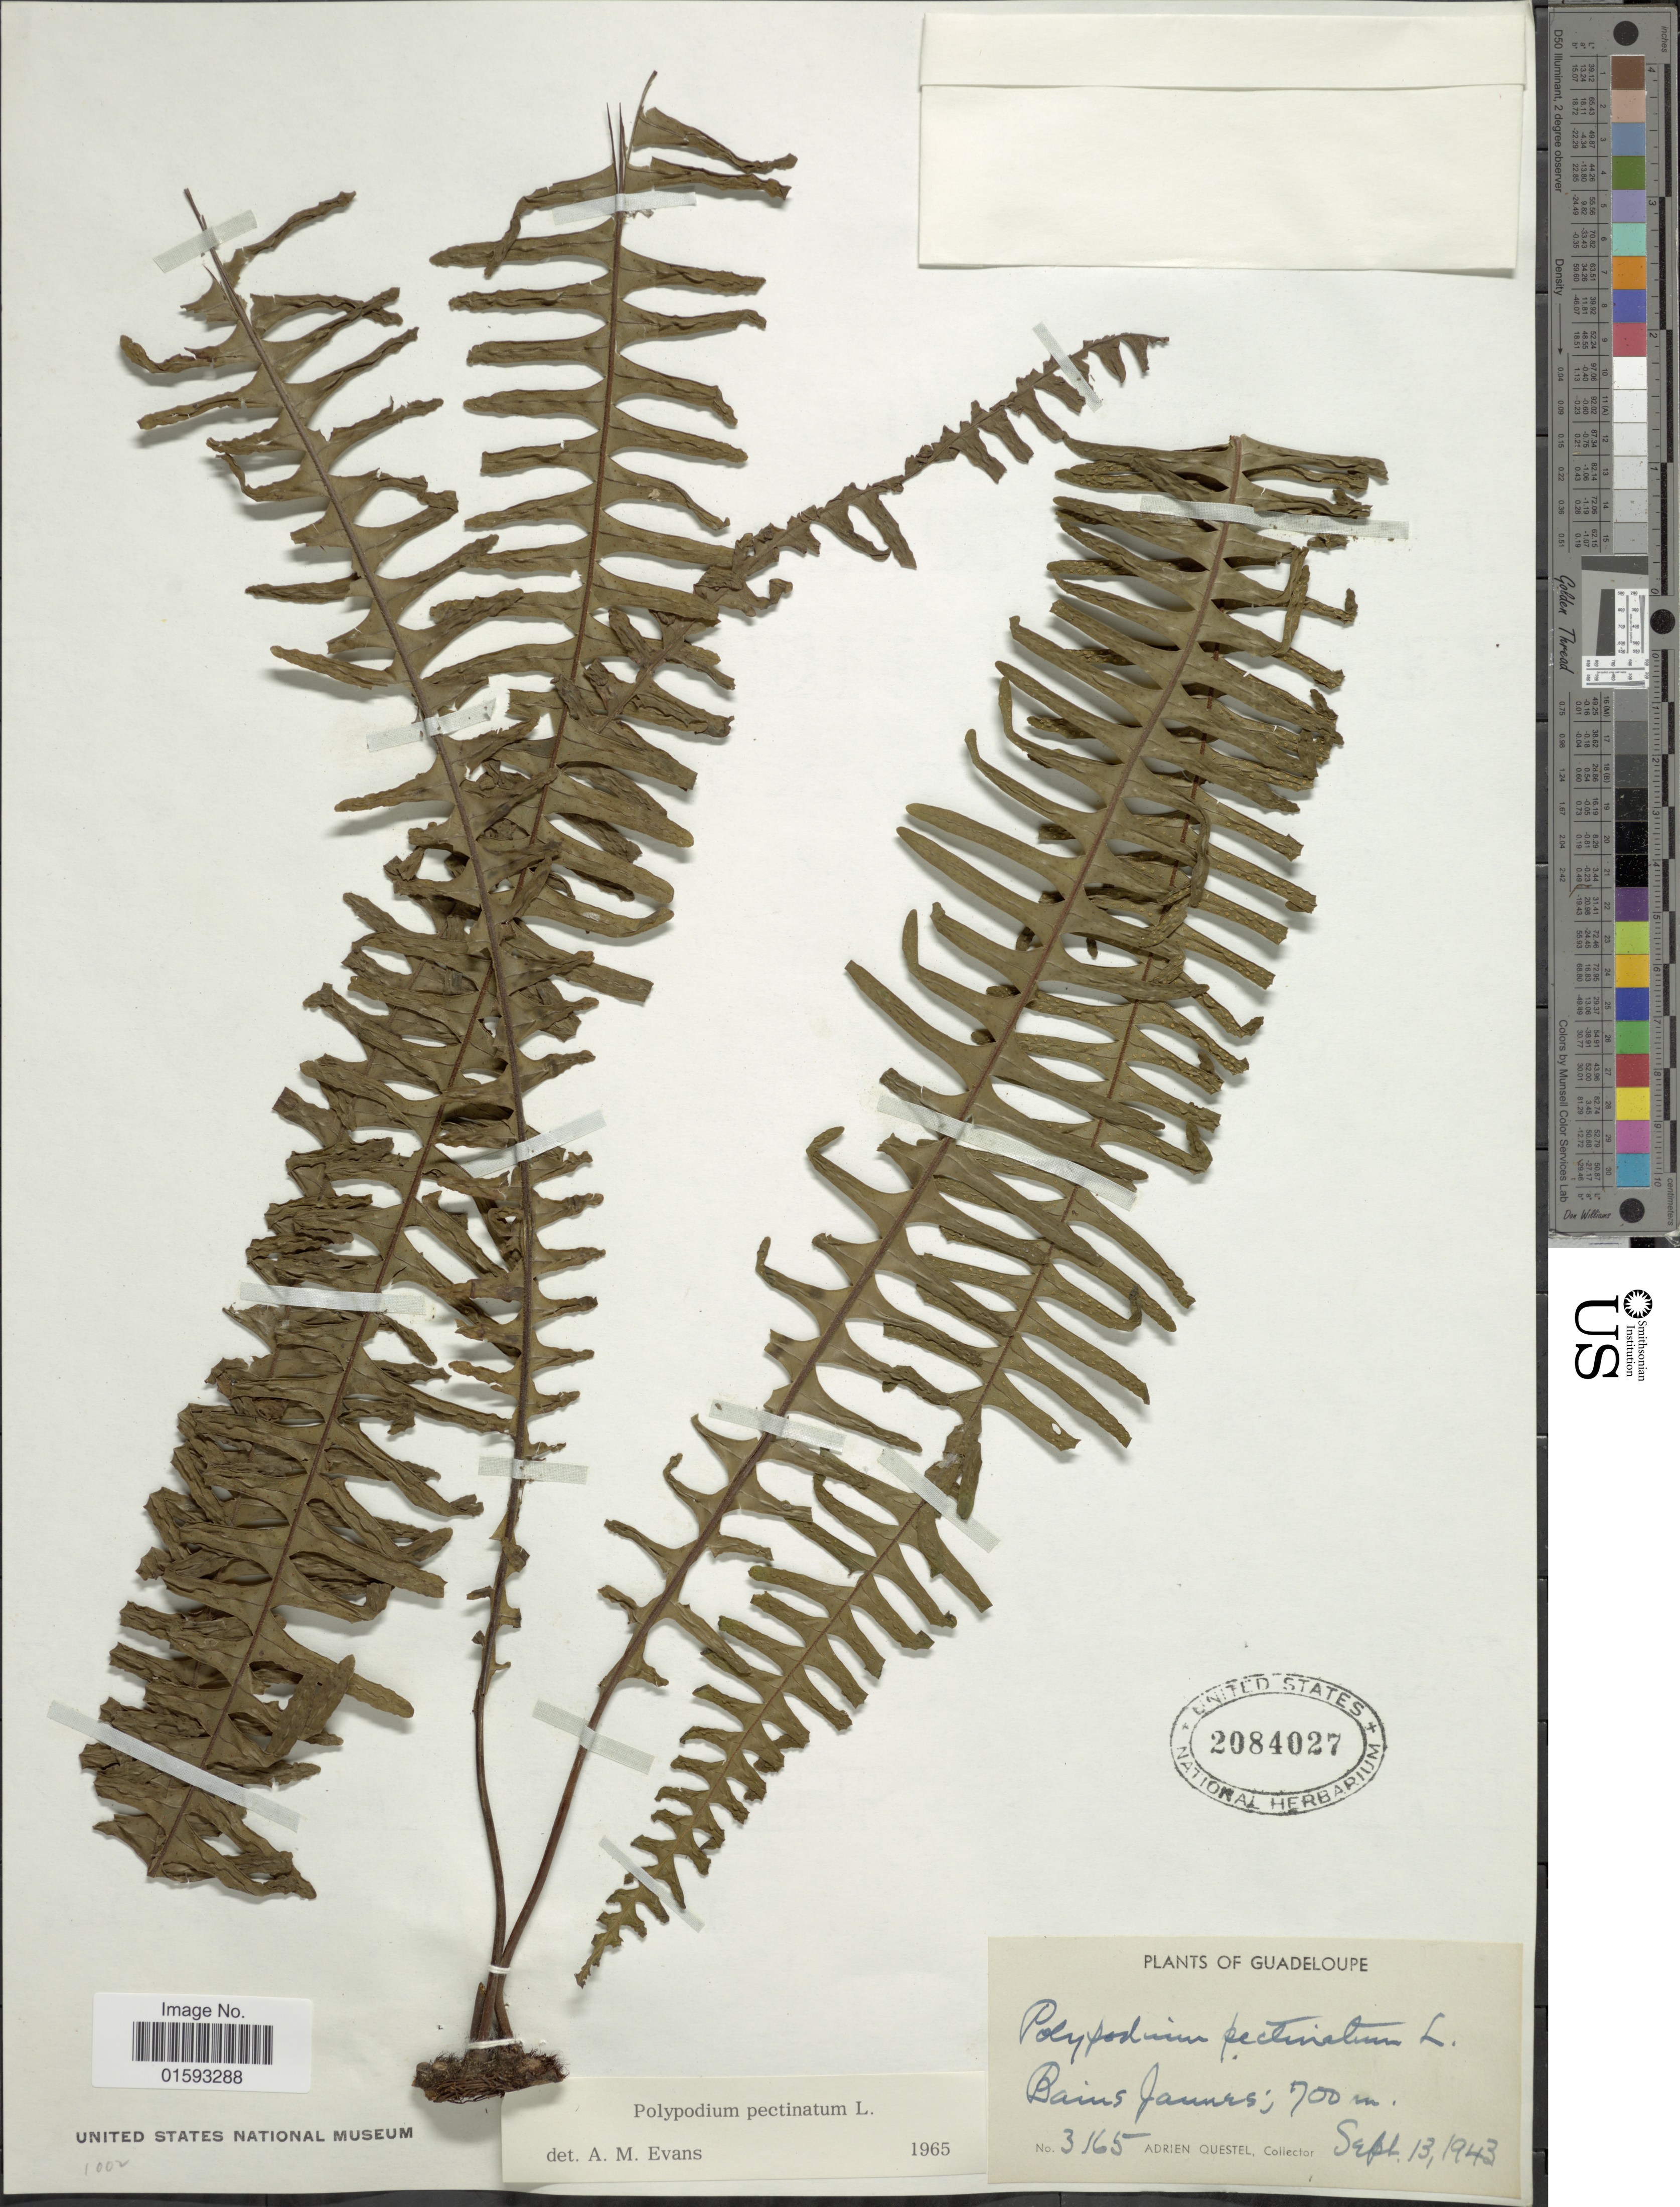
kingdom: Plantae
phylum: Tracheophyta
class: Polypodiopsida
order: Polypodiales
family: Polypodiaceae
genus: Pecluma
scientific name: Pecluma pectinata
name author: (L.) M.G. Price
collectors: A. Questel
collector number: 3165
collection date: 1943-09-13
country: Guadeloupe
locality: Bains James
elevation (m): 700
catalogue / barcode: US 2084027